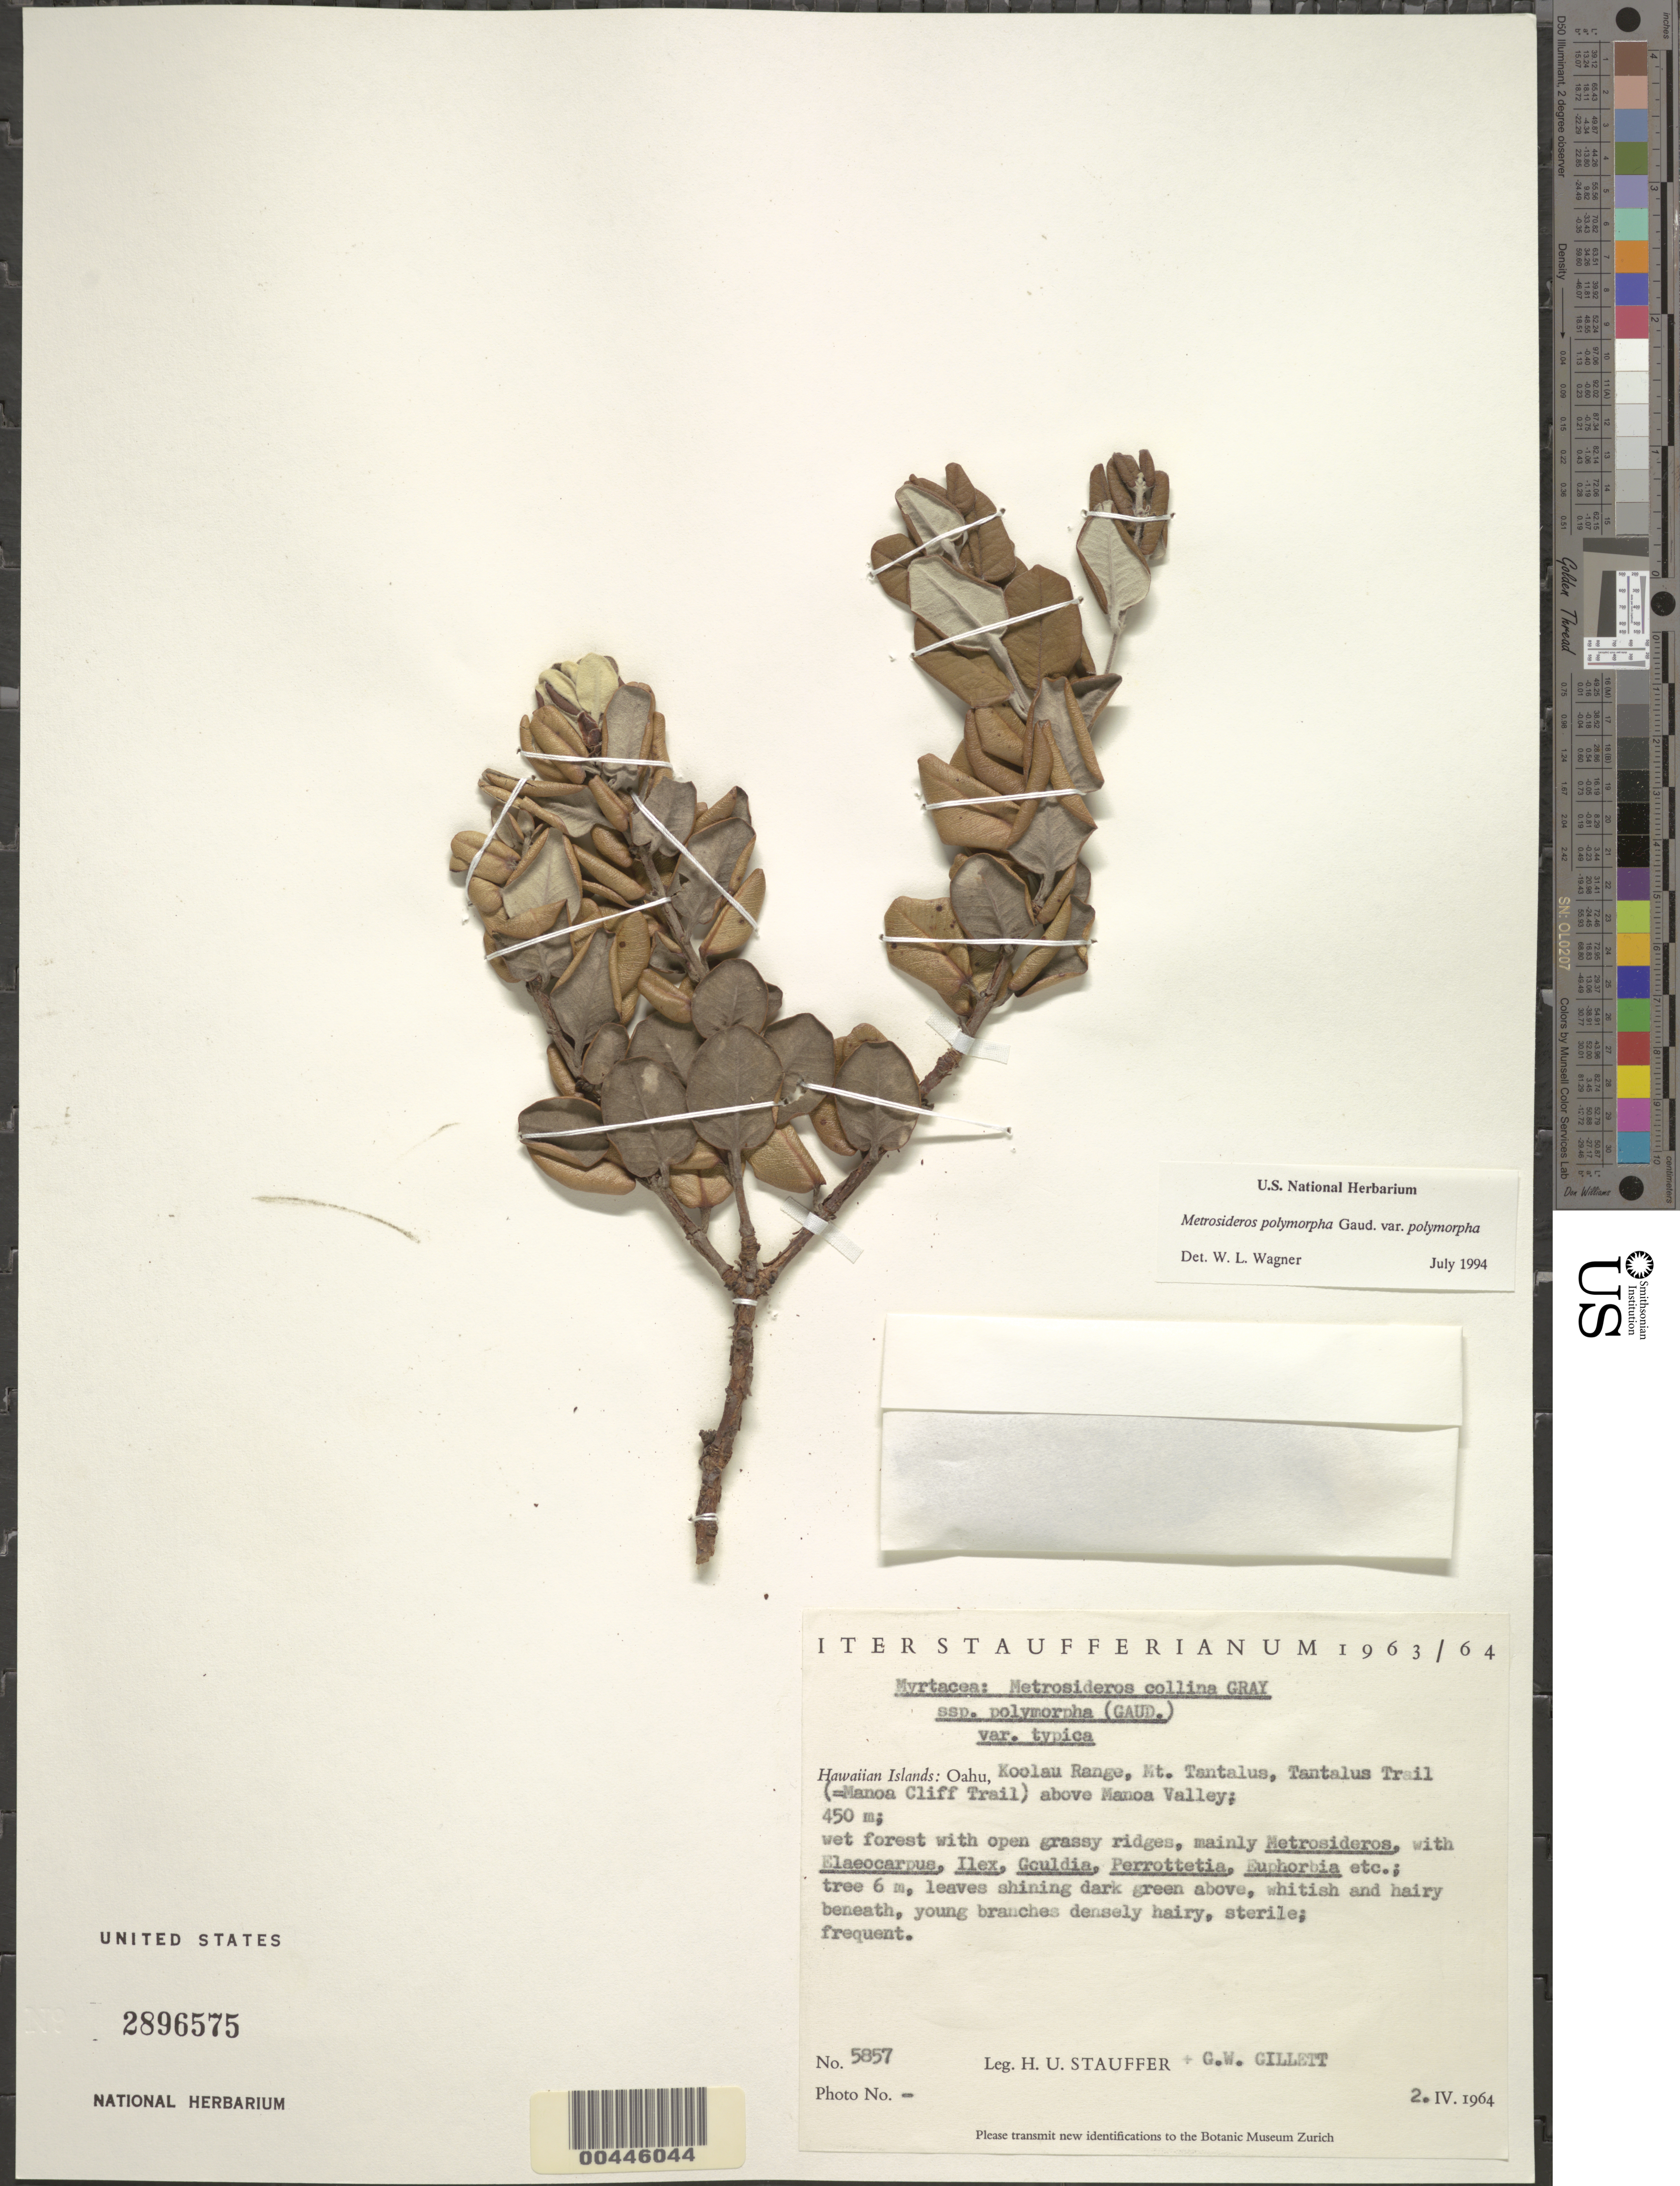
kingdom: Plantae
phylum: Tracheophyta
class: Magnoliopsida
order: Myrtales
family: Myrtaceae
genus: Metrosideros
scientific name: Metrosideros polymorpha var. polymorpha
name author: Gaudich.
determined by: Wagner, W. L., (BOT), Smithsonian Institution - National Museum of Natural History (UNITED STATES)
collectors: H. U. Stauffer & G. Gillett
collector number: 5857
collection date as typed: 2 Apr 1964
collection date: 1964-04-02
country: United States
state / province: Hawaii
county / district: Honolulu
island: Oahu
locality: Koolau Range, Mt. Tantalus, Tantalus Trail (Manoa Cliff Trail) above Manoa Valley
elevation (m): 450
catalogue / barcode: US 2896575